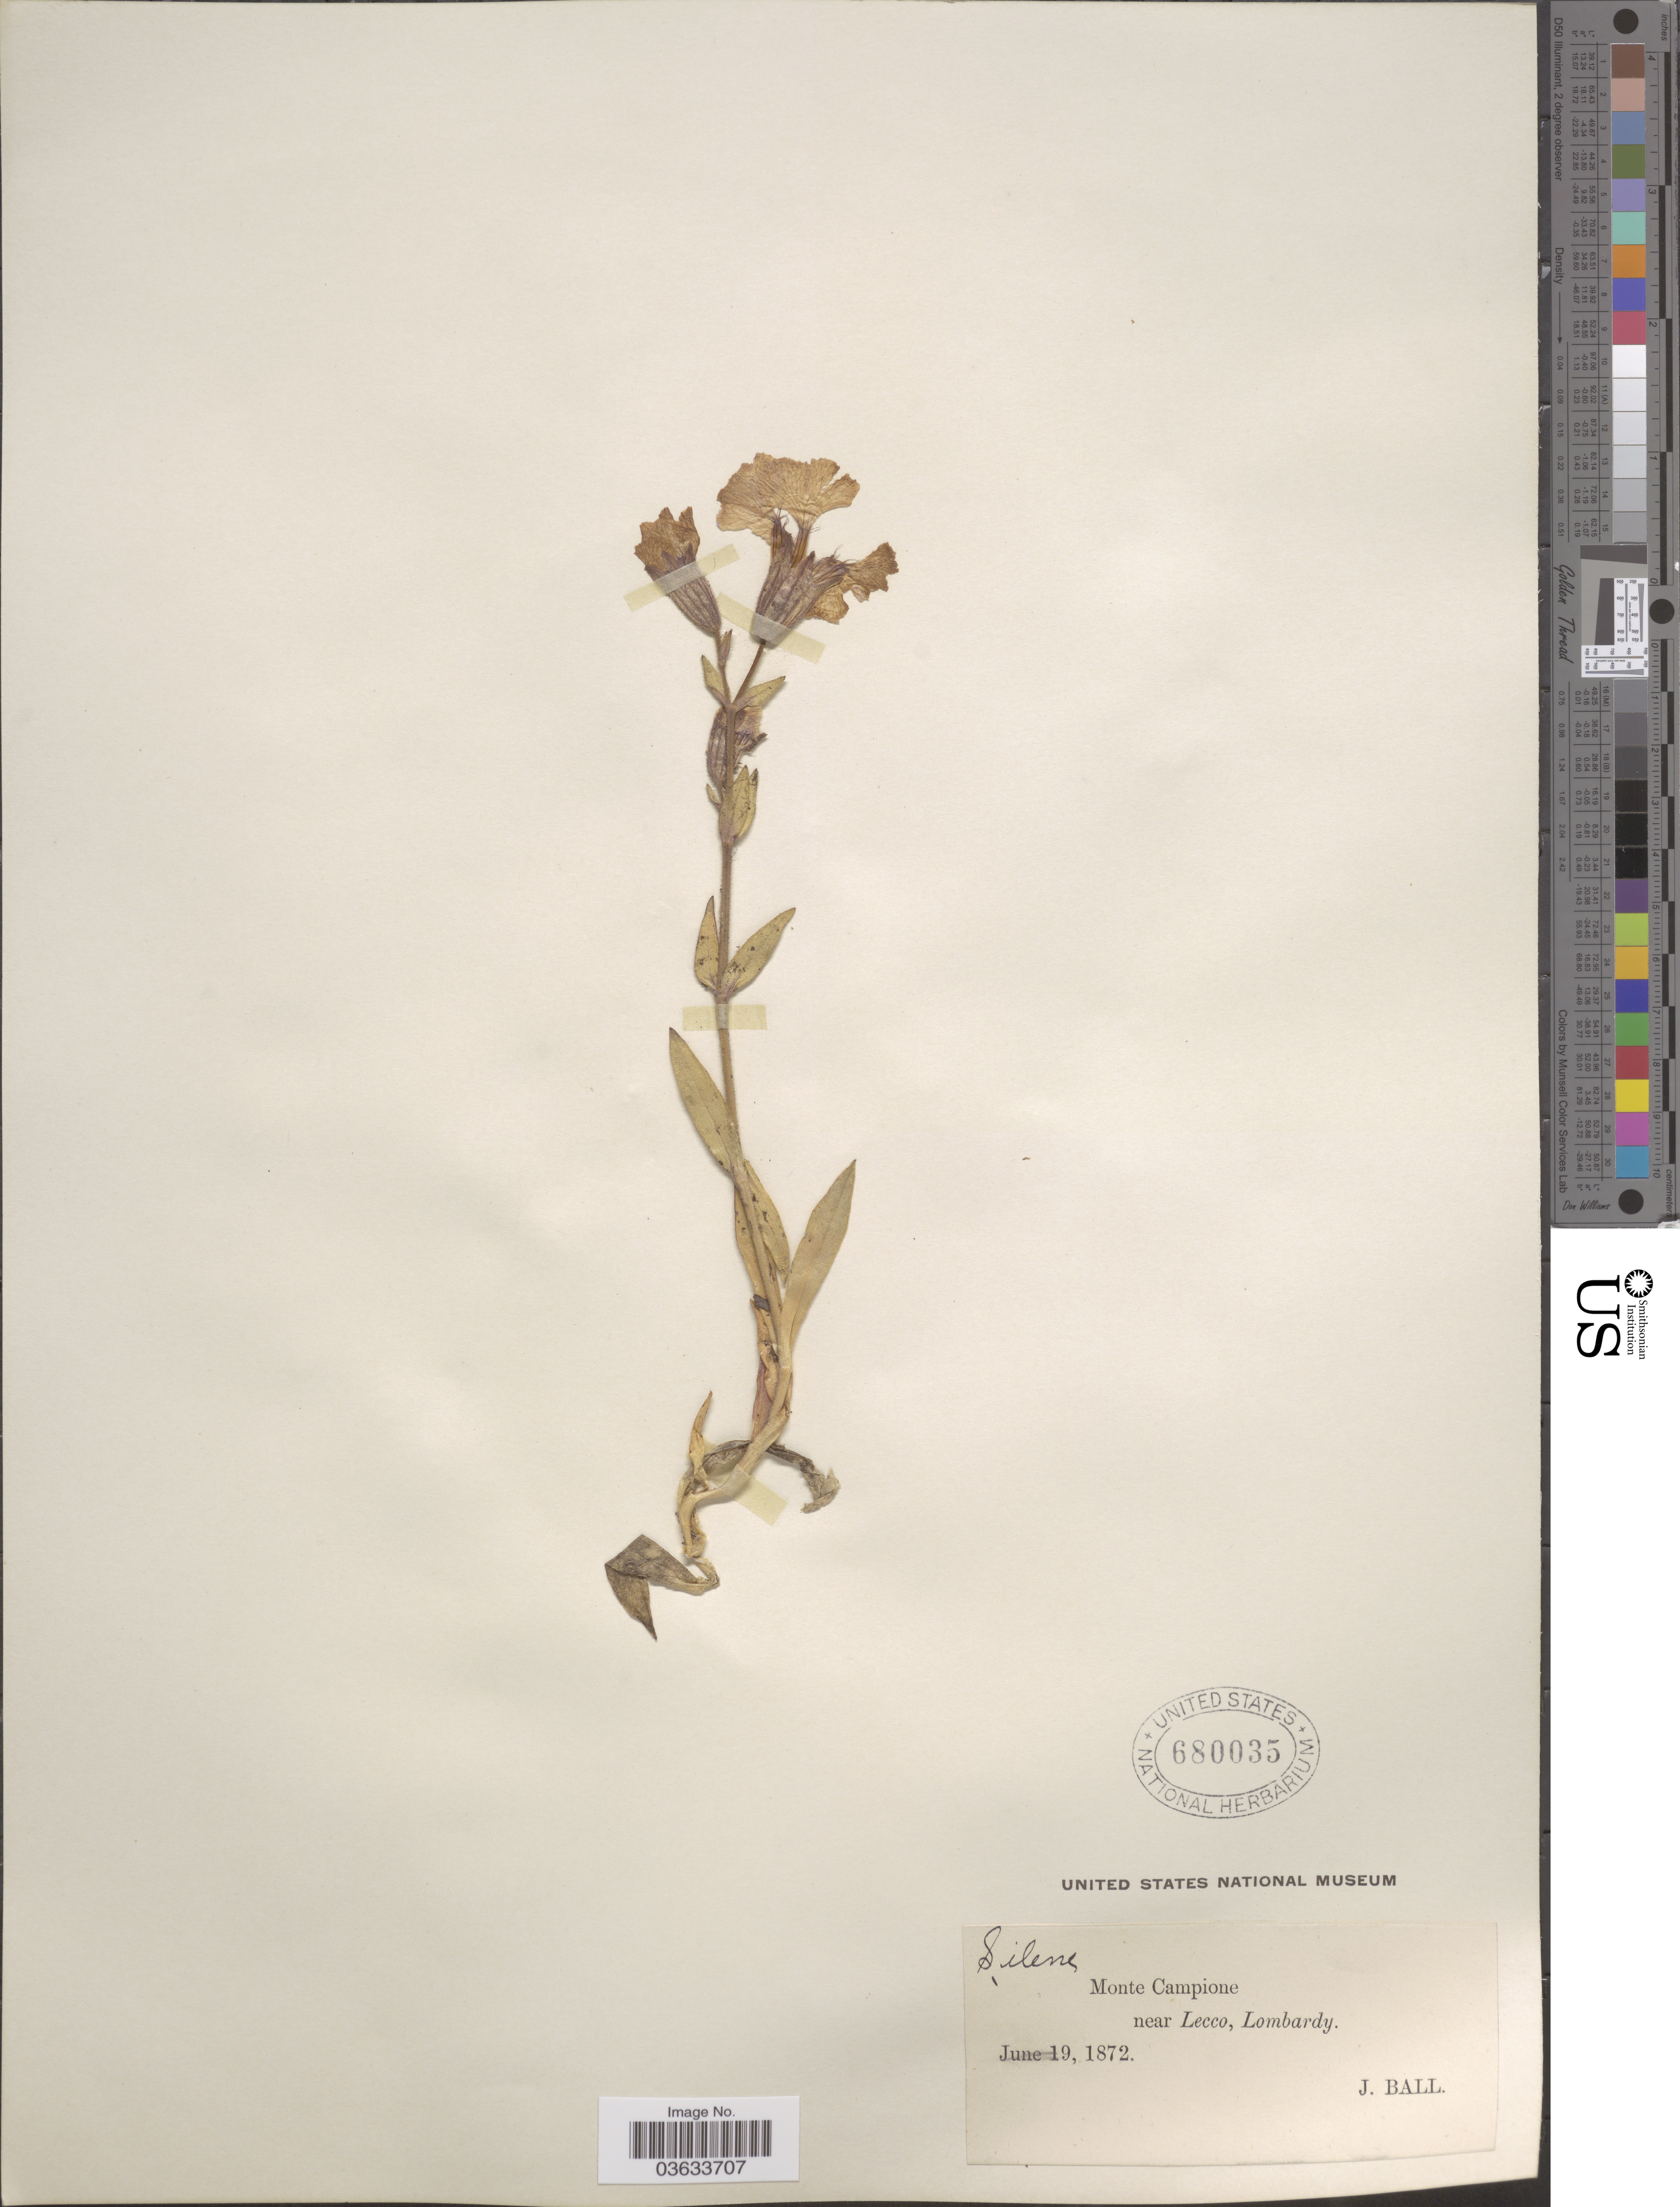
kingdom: Plantae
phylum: Tracheophyta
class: Magnoliopsida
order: Caryophyllales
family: Caryophyllaceae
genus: Silene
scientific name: Silene sp.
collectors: J. Ball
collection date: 1872-06-19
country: Italy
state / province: Lombardy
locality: Monte Campione, near Lecco.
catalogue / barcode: US 680035